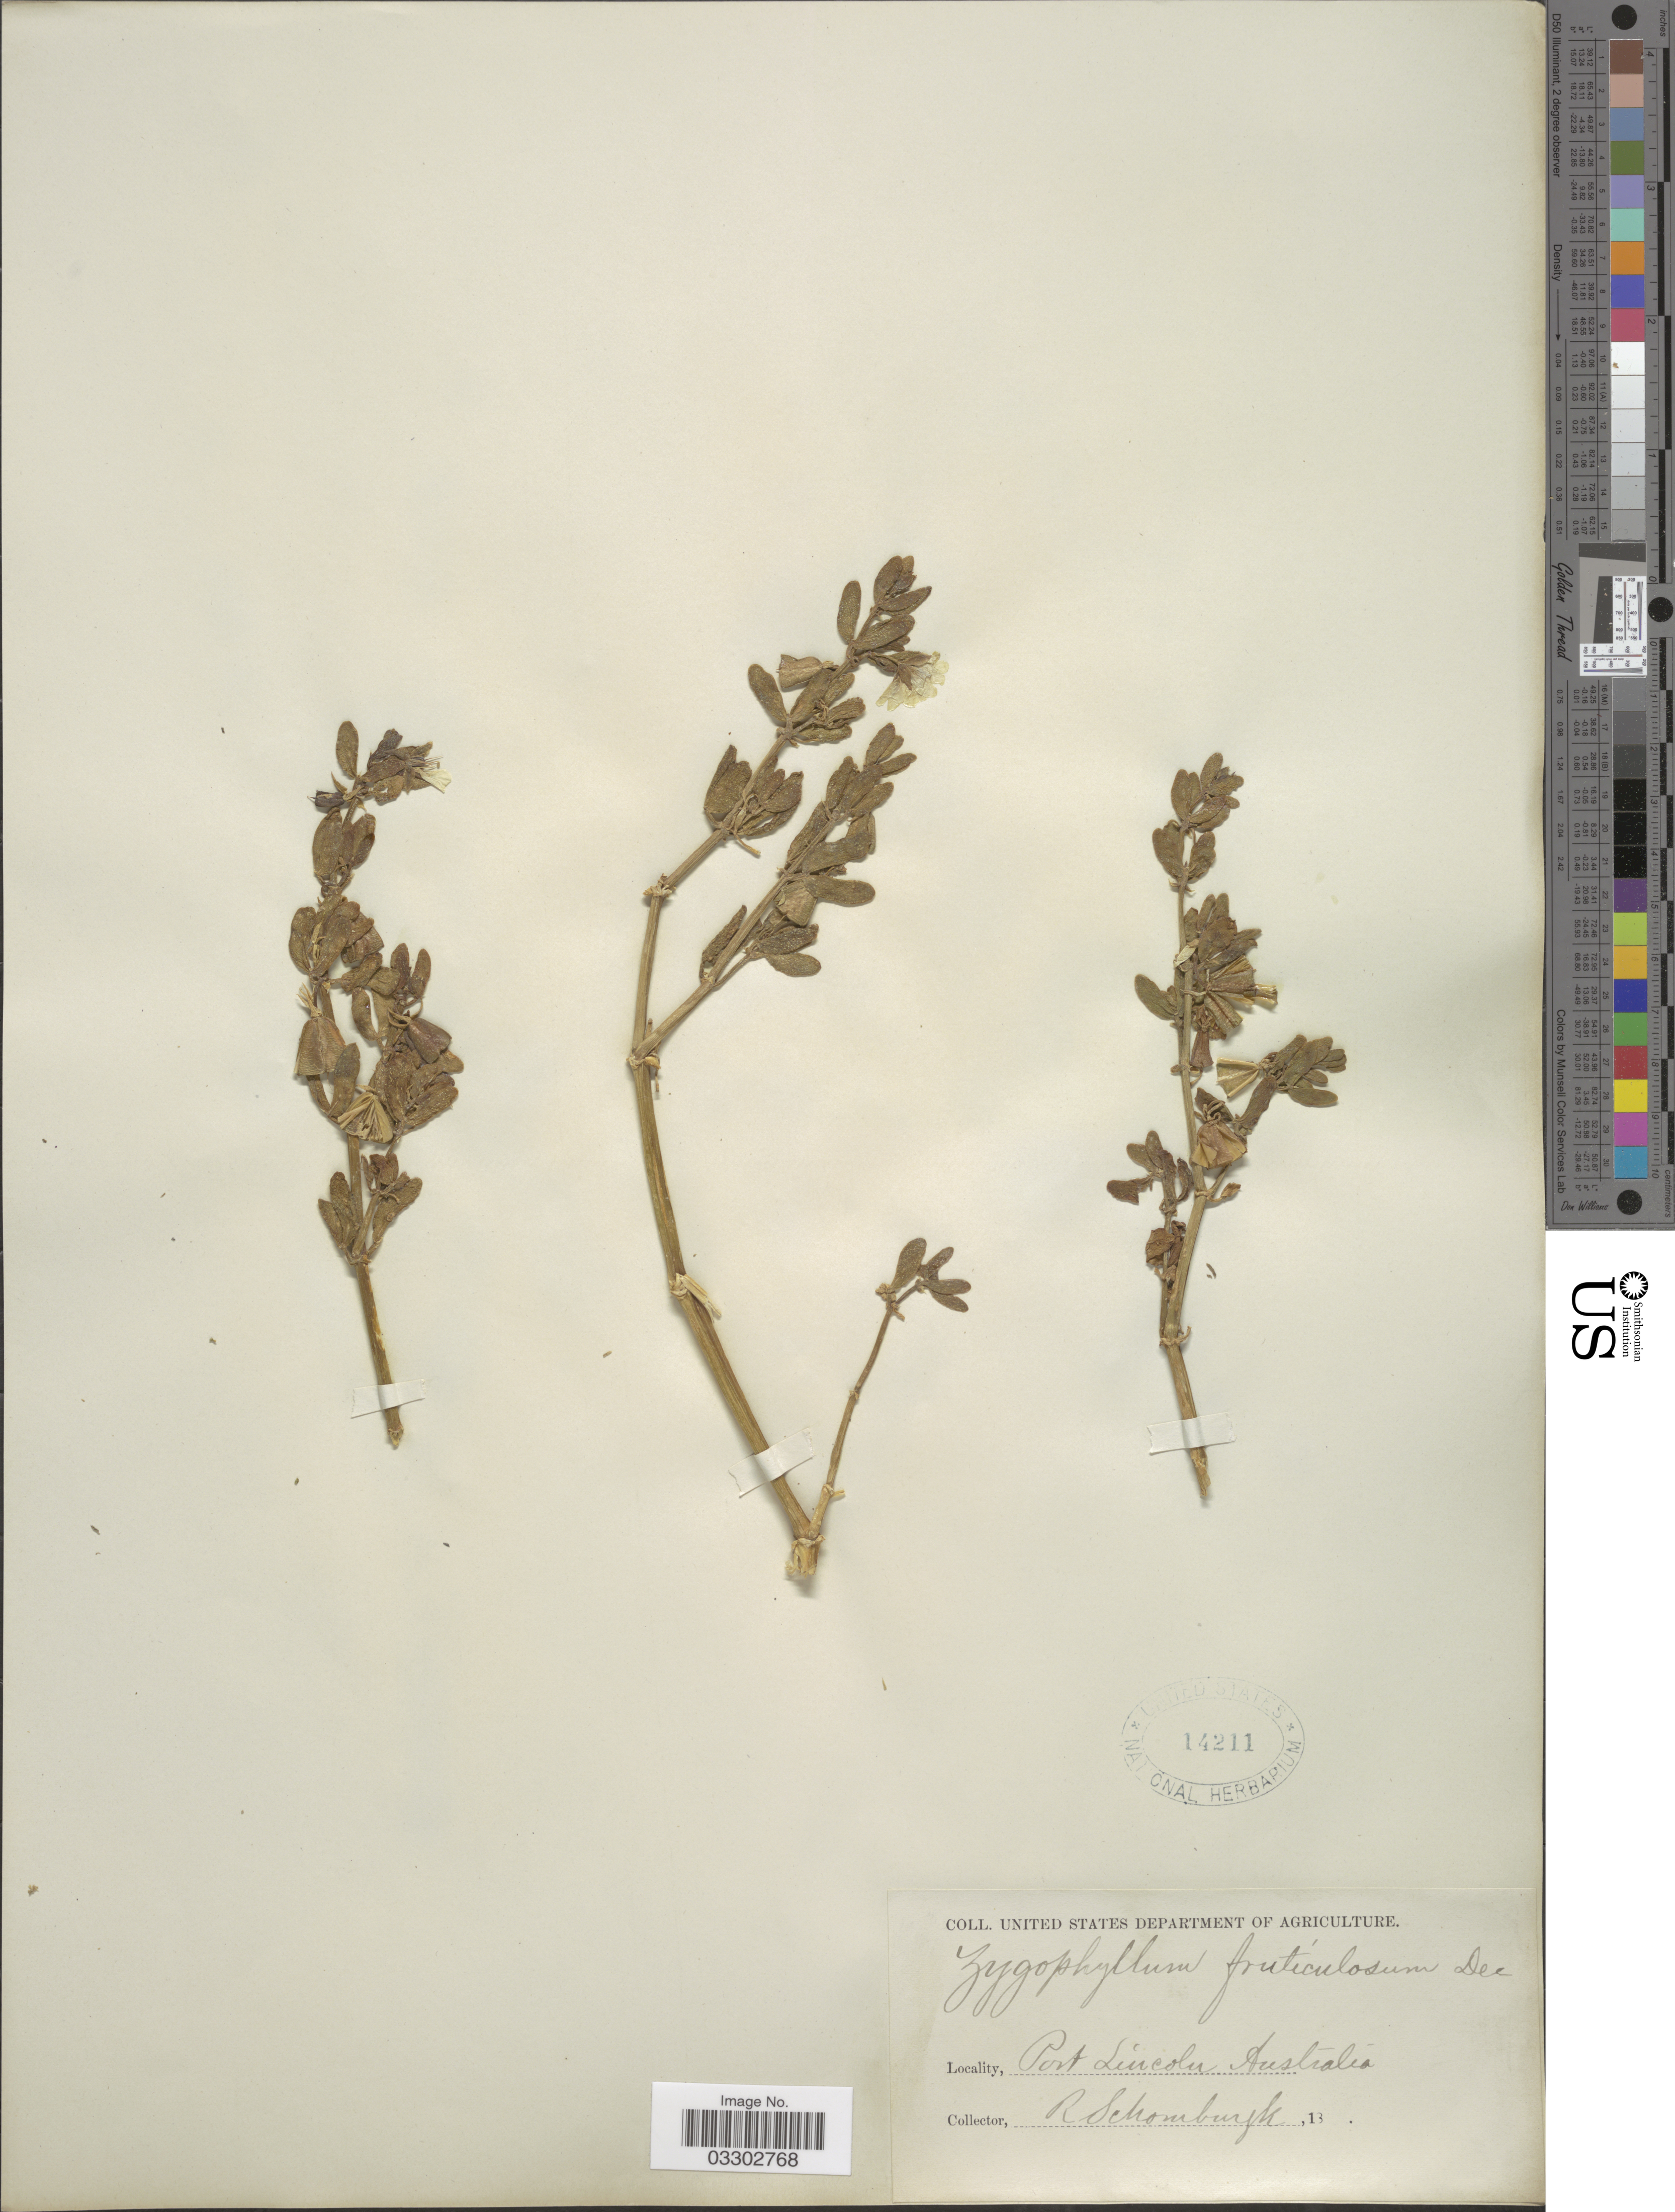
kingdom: Plantae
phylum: Tracheophyta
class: Magnoliopsida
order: Zygophyllales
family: Zygophyllaceae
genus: Roepera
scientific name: Roepera fruticulosa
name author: (DC.) G. Don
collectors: M. R. Schomburgk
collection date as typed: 18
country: Australia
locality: Port Lincoln.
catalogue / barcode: US 14211